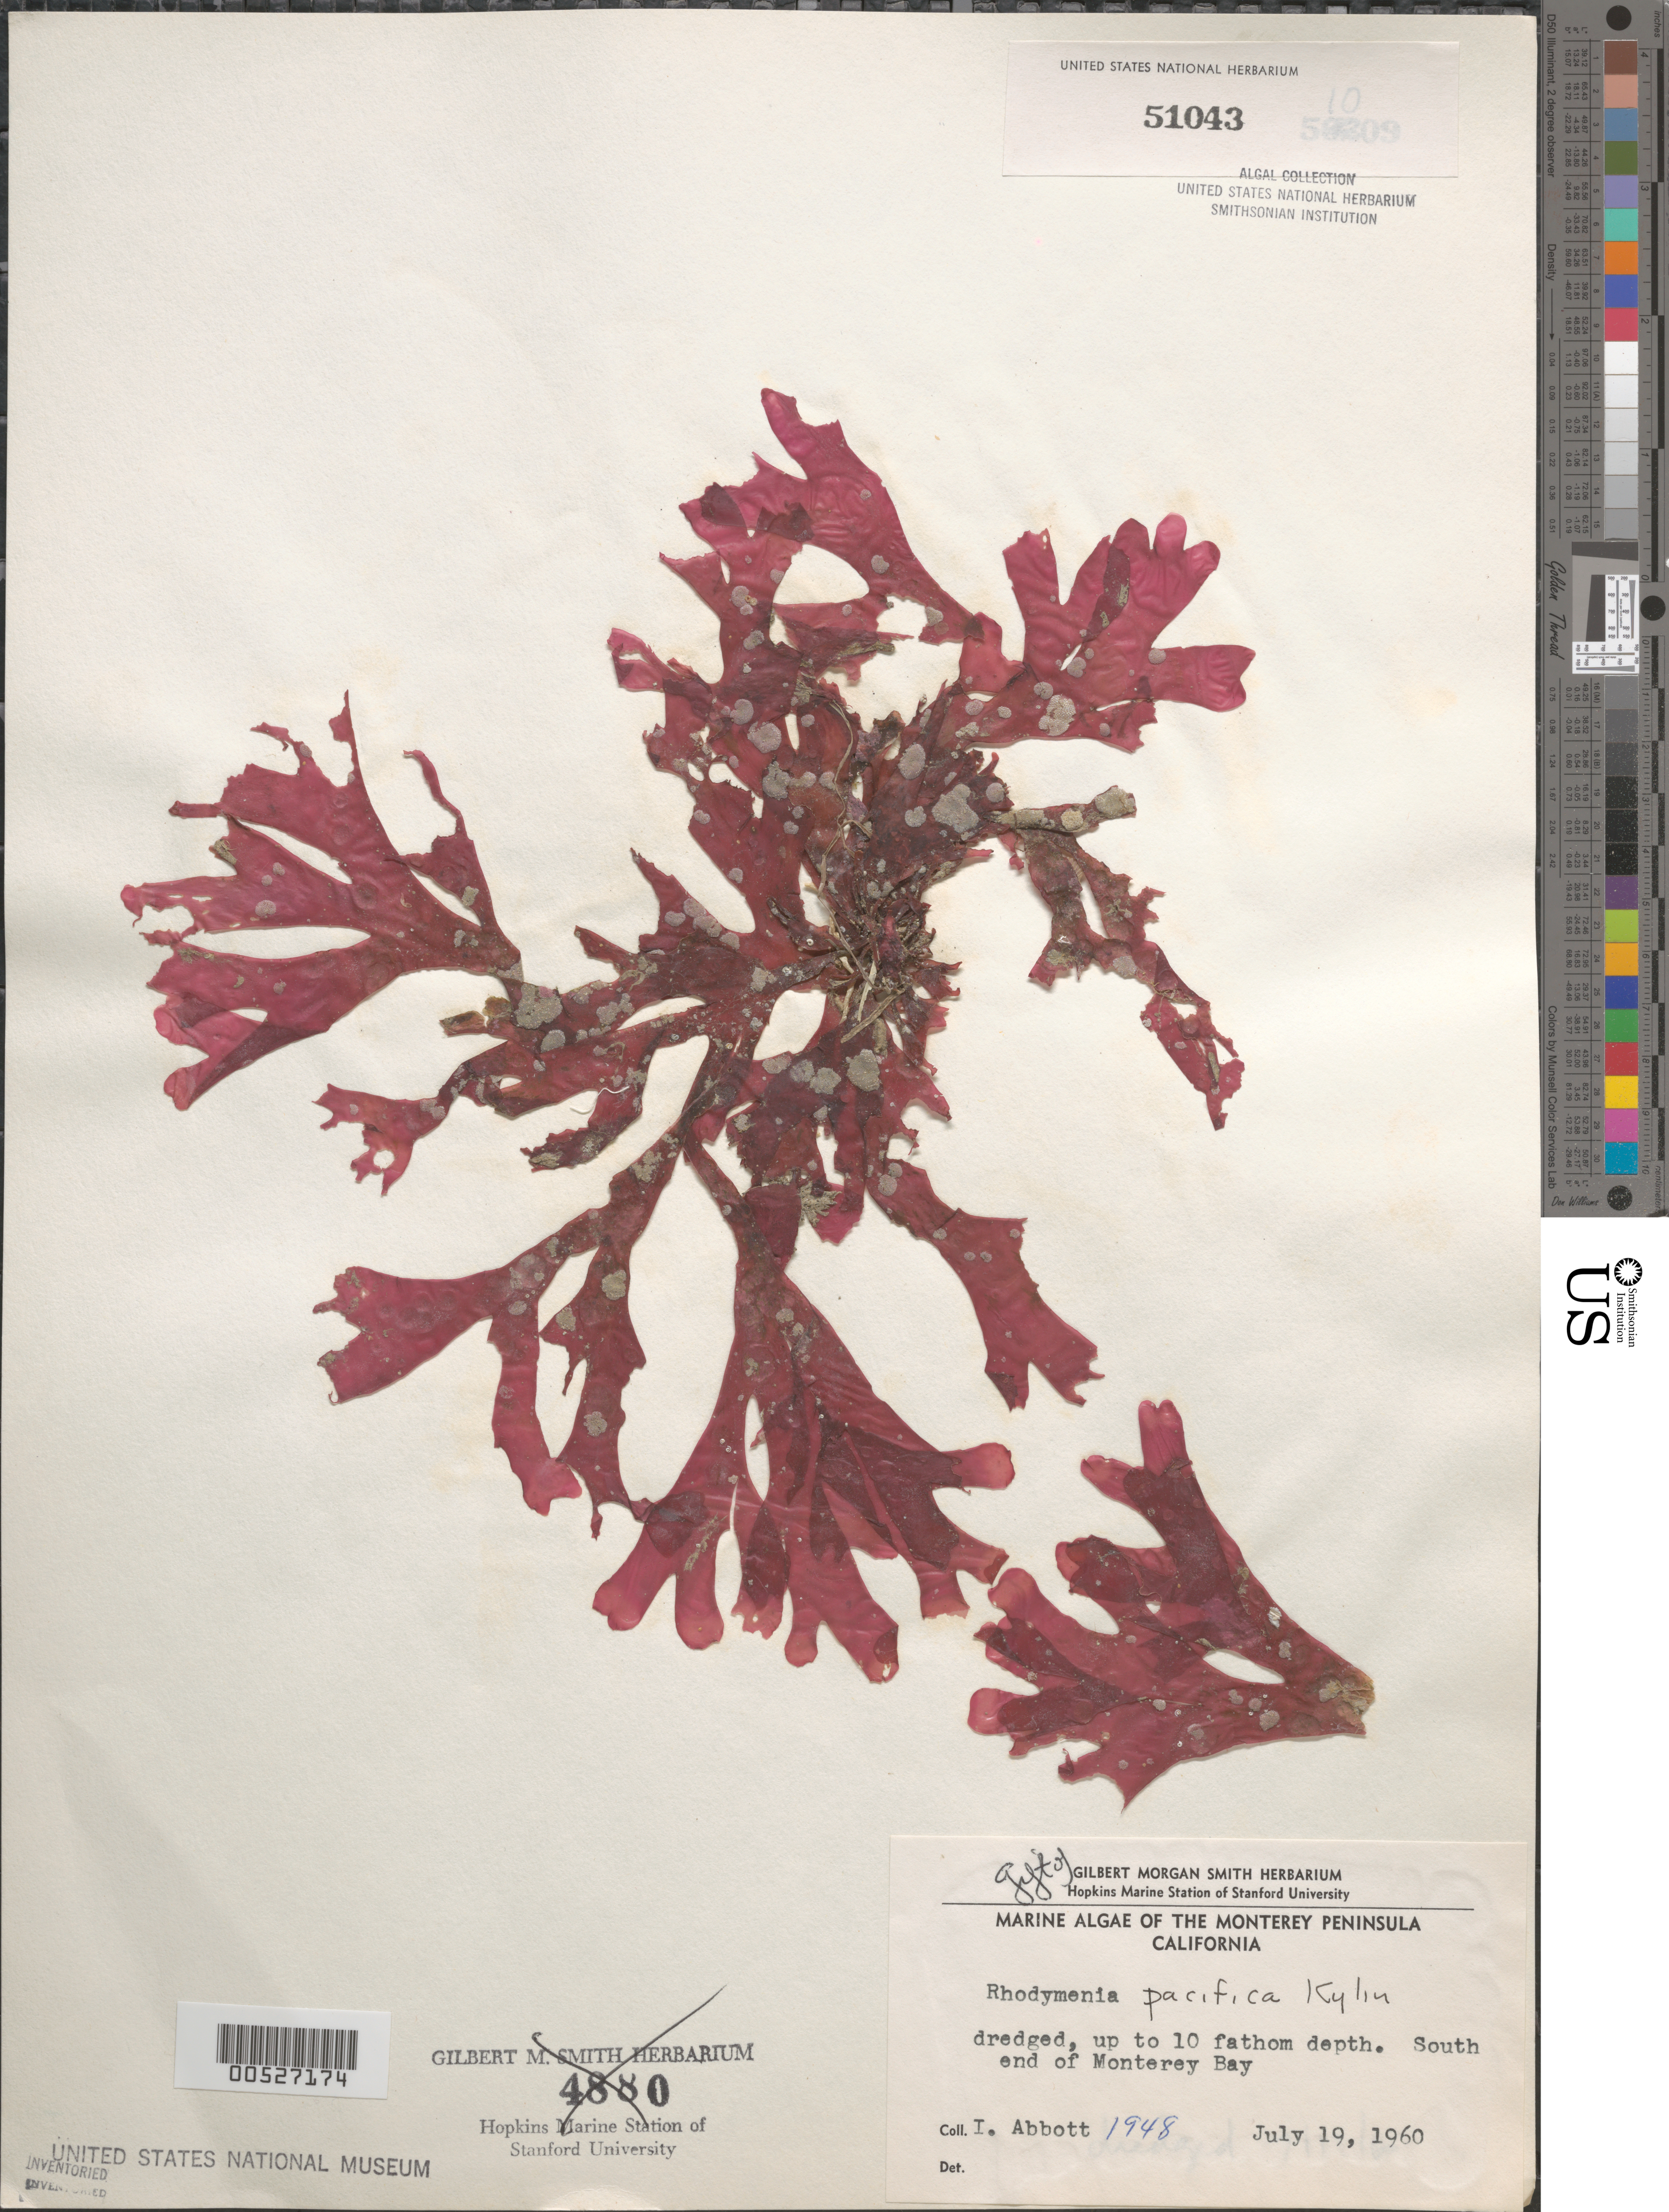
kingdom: Plantae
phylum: Rhodophyta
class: Florideophyceae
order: Rhodymeniales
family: Rhodymeniaceae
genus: Rhodymenia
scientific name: Rhodymenia pacifica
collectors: I. A. Abbott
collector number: IAA 1948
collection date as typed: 19 Jul 1960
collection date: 1960-07-19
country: United States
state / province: California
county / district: Monterey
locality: Monterey Bay, south end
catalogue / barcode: US 51043